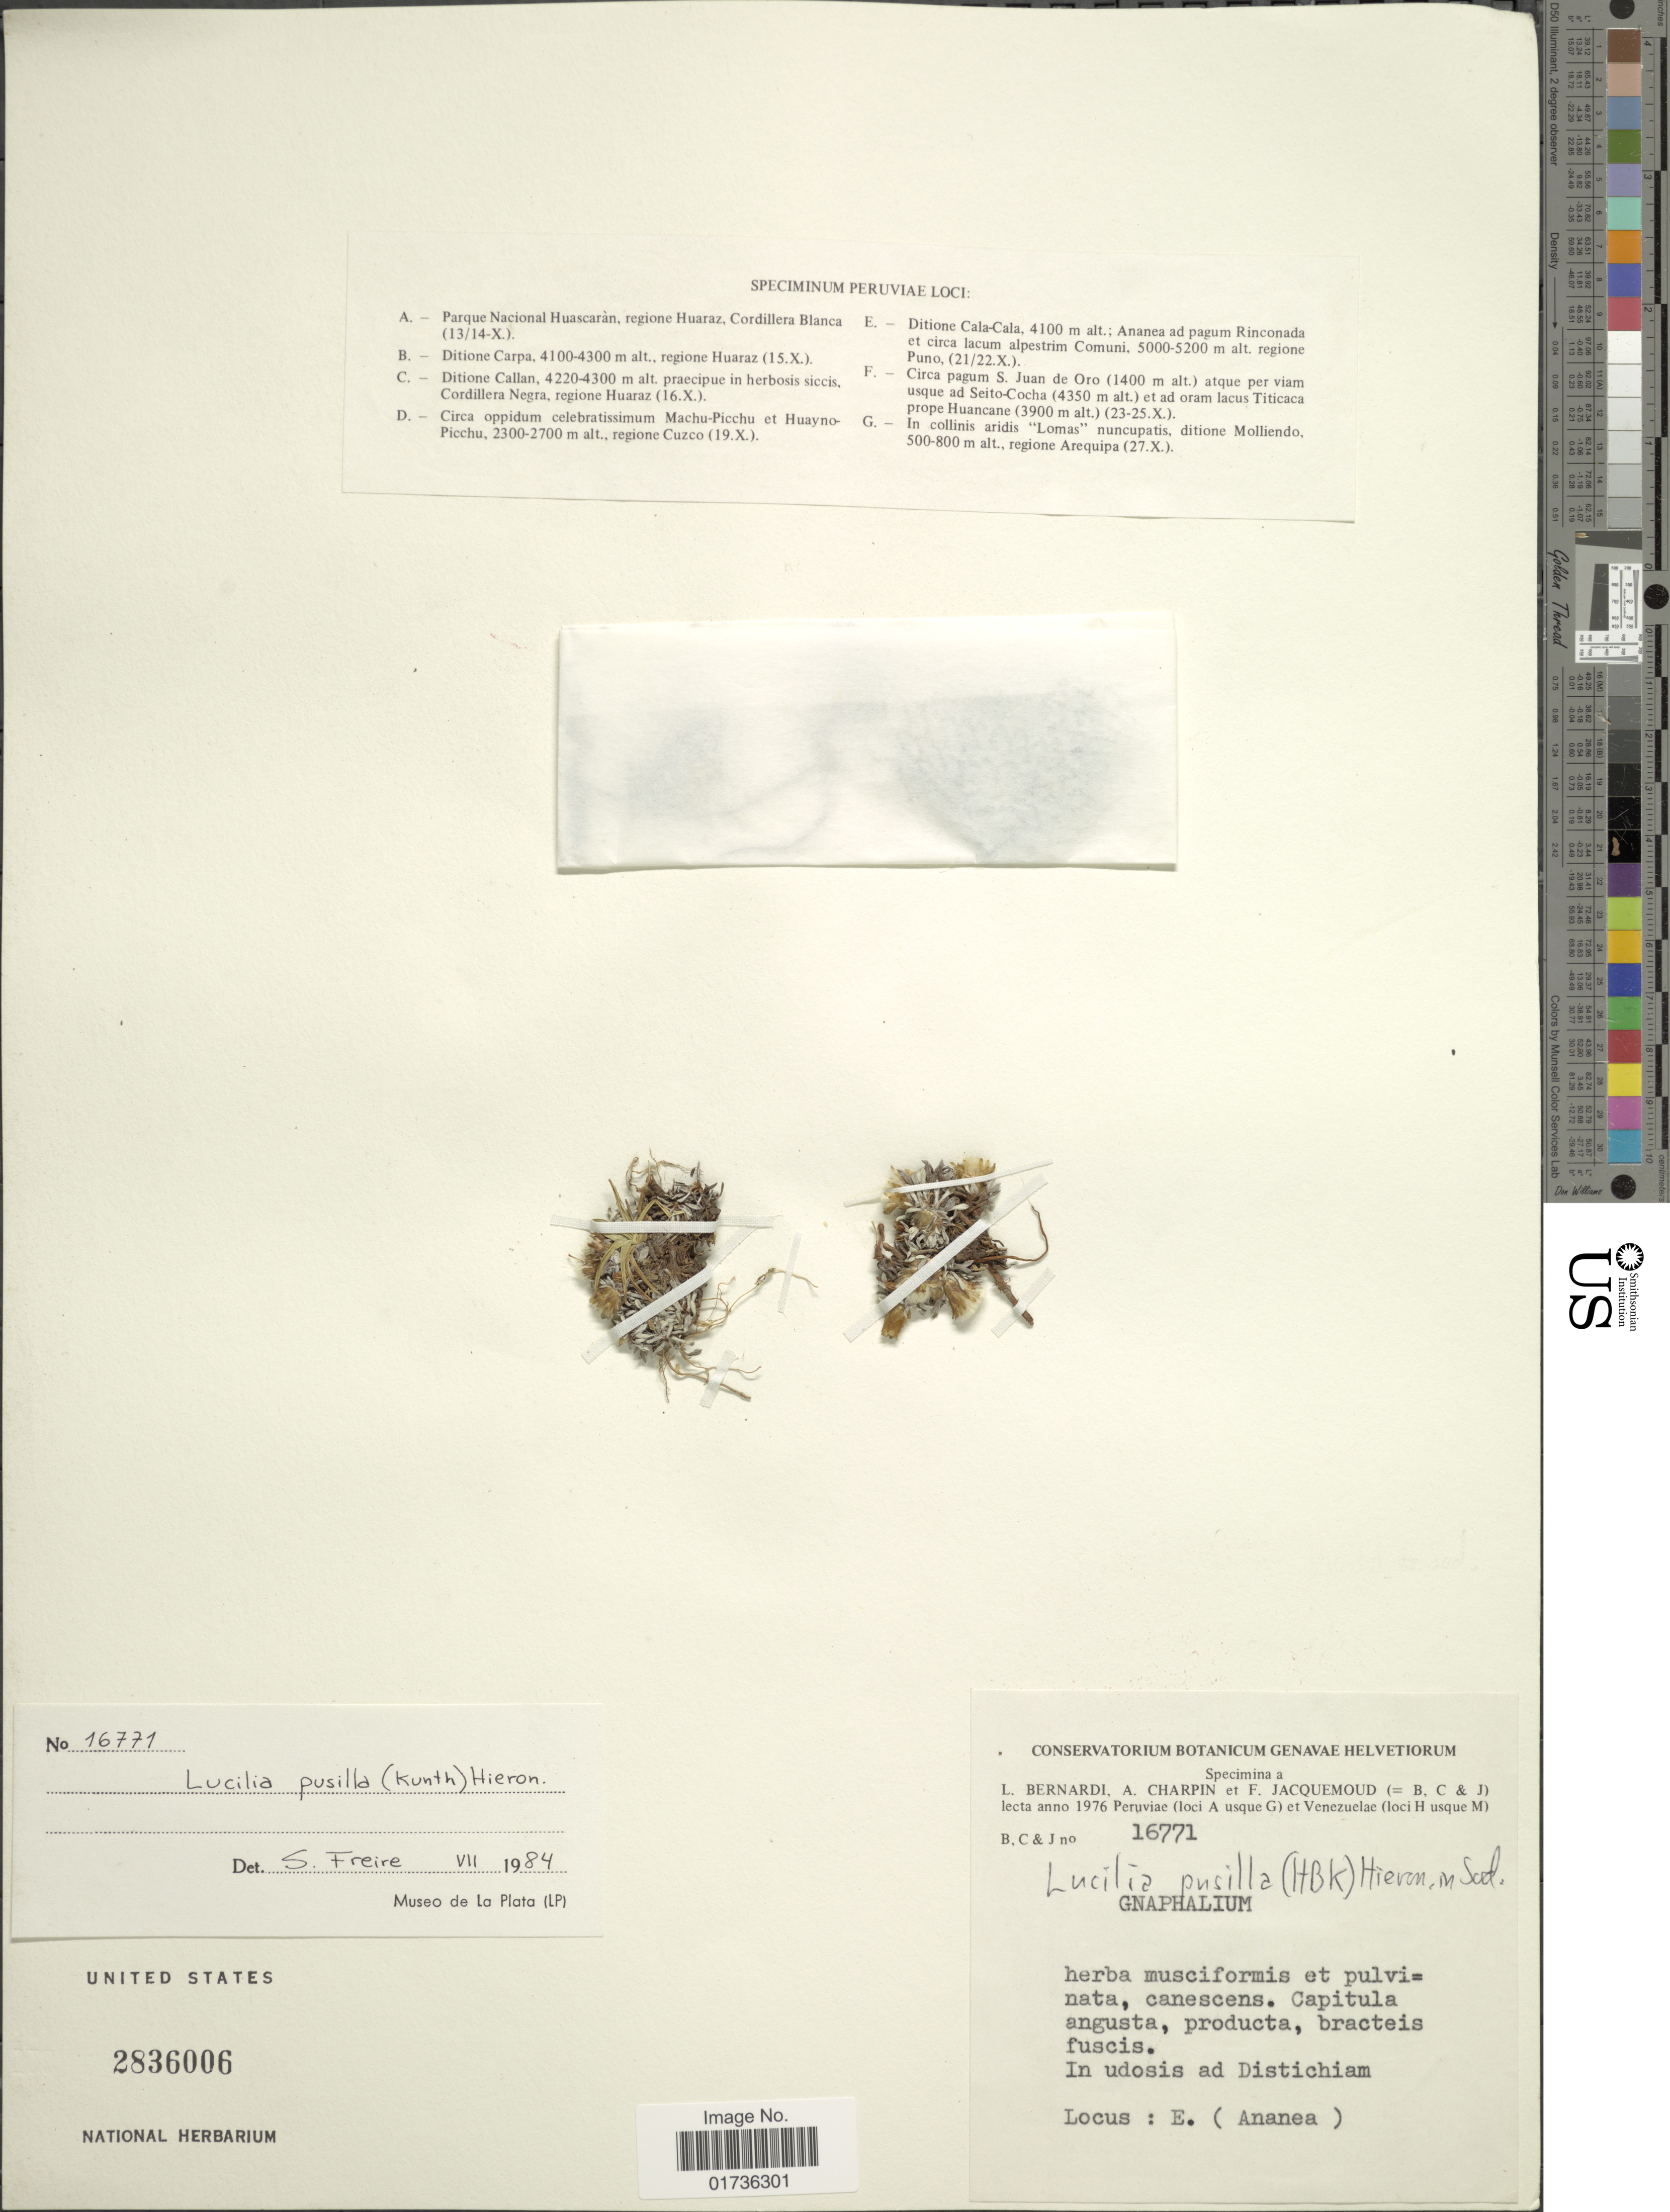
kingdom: Plantae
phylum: Tracheophyta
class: Magnoliopsida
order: Asterales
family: Asteraceae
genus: Lucilia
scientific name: Lucilia kunthiana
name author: (DC.) Zardini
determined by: Dillon, M. O.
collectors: L. Bernardi, A. Charpin & F. Jacquemoud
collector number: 16771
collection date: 1976-10-21/1976-10-22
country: Peru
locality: Ditione Cal-Cala; Ananea ad pagum Rinconada et circa lacum alpestrim Comuni, region Puno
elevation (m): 4100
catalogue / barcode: US 2836006